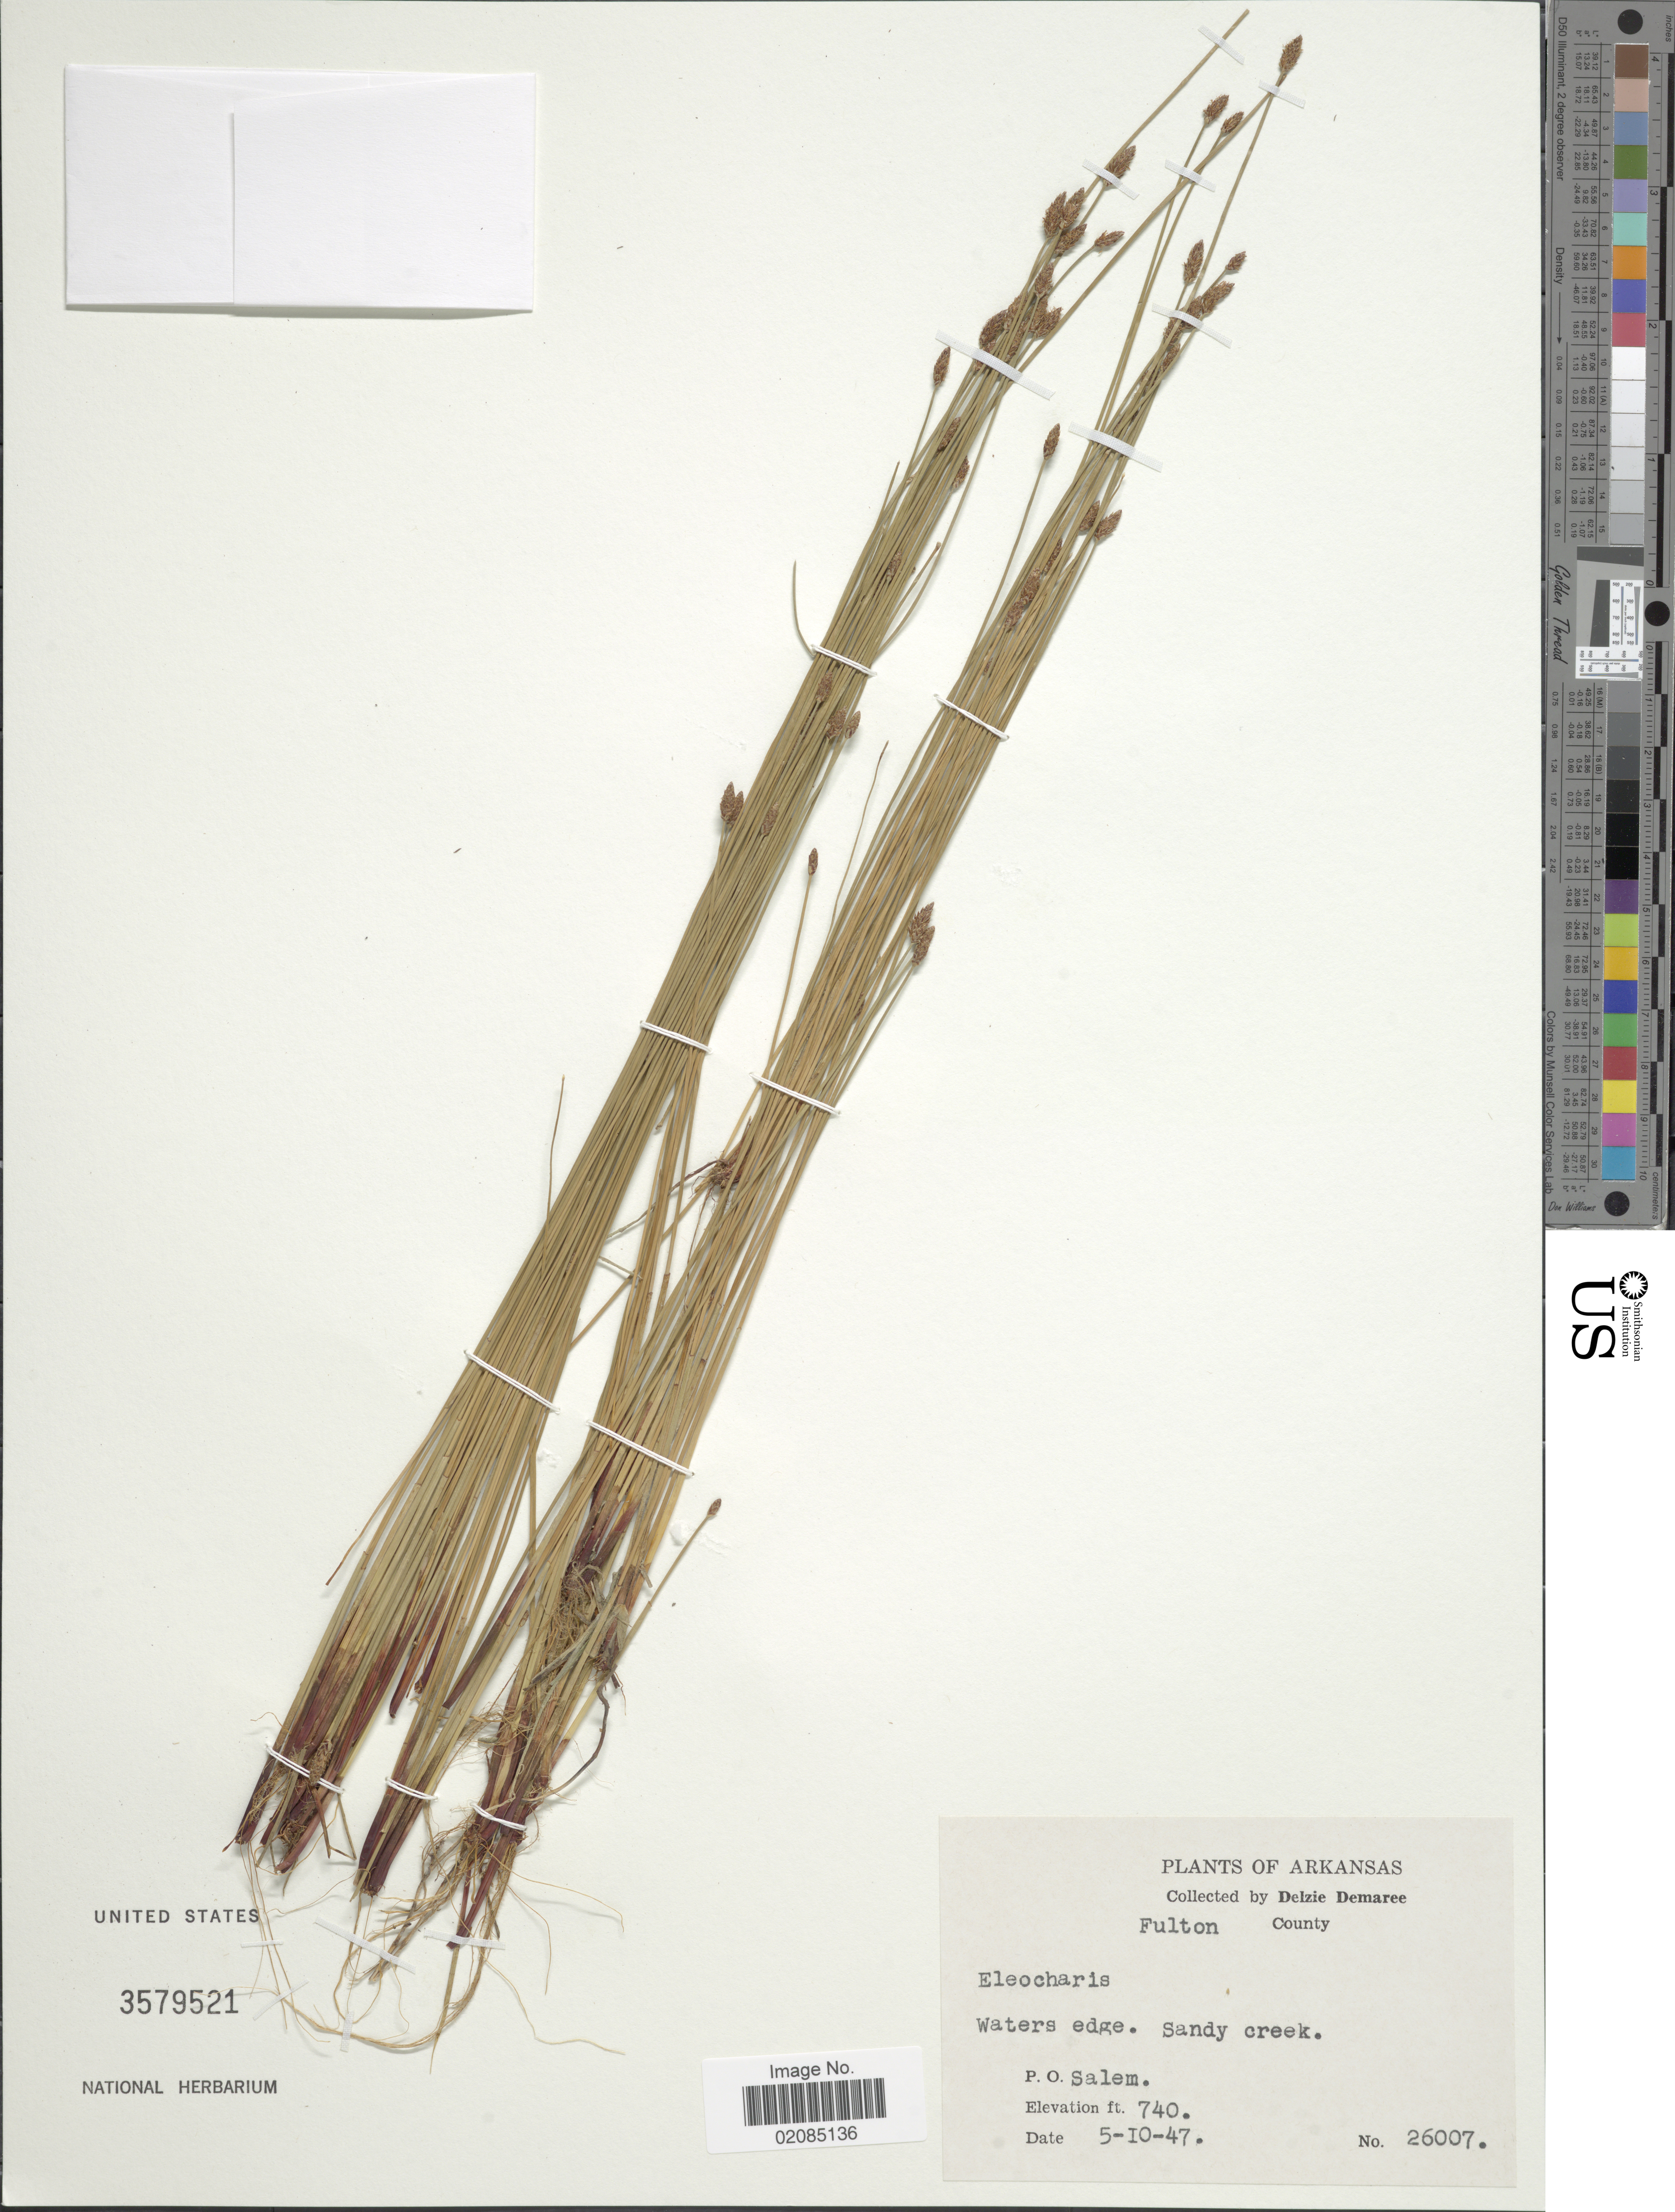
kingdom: Plantae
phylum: Tracheophyta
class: Liliopsida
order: Poales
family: Cyperaceae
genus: Eleocharis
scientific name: Eleocharis sp.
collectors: D. Demaree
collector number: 26007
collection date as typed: Transcribed d/m/y: 10/5/47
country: United States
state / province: Arkansas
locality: Fulton County, waters edge, sandy creek, P.O. Salem.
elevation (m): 226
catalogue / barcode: US 3579521